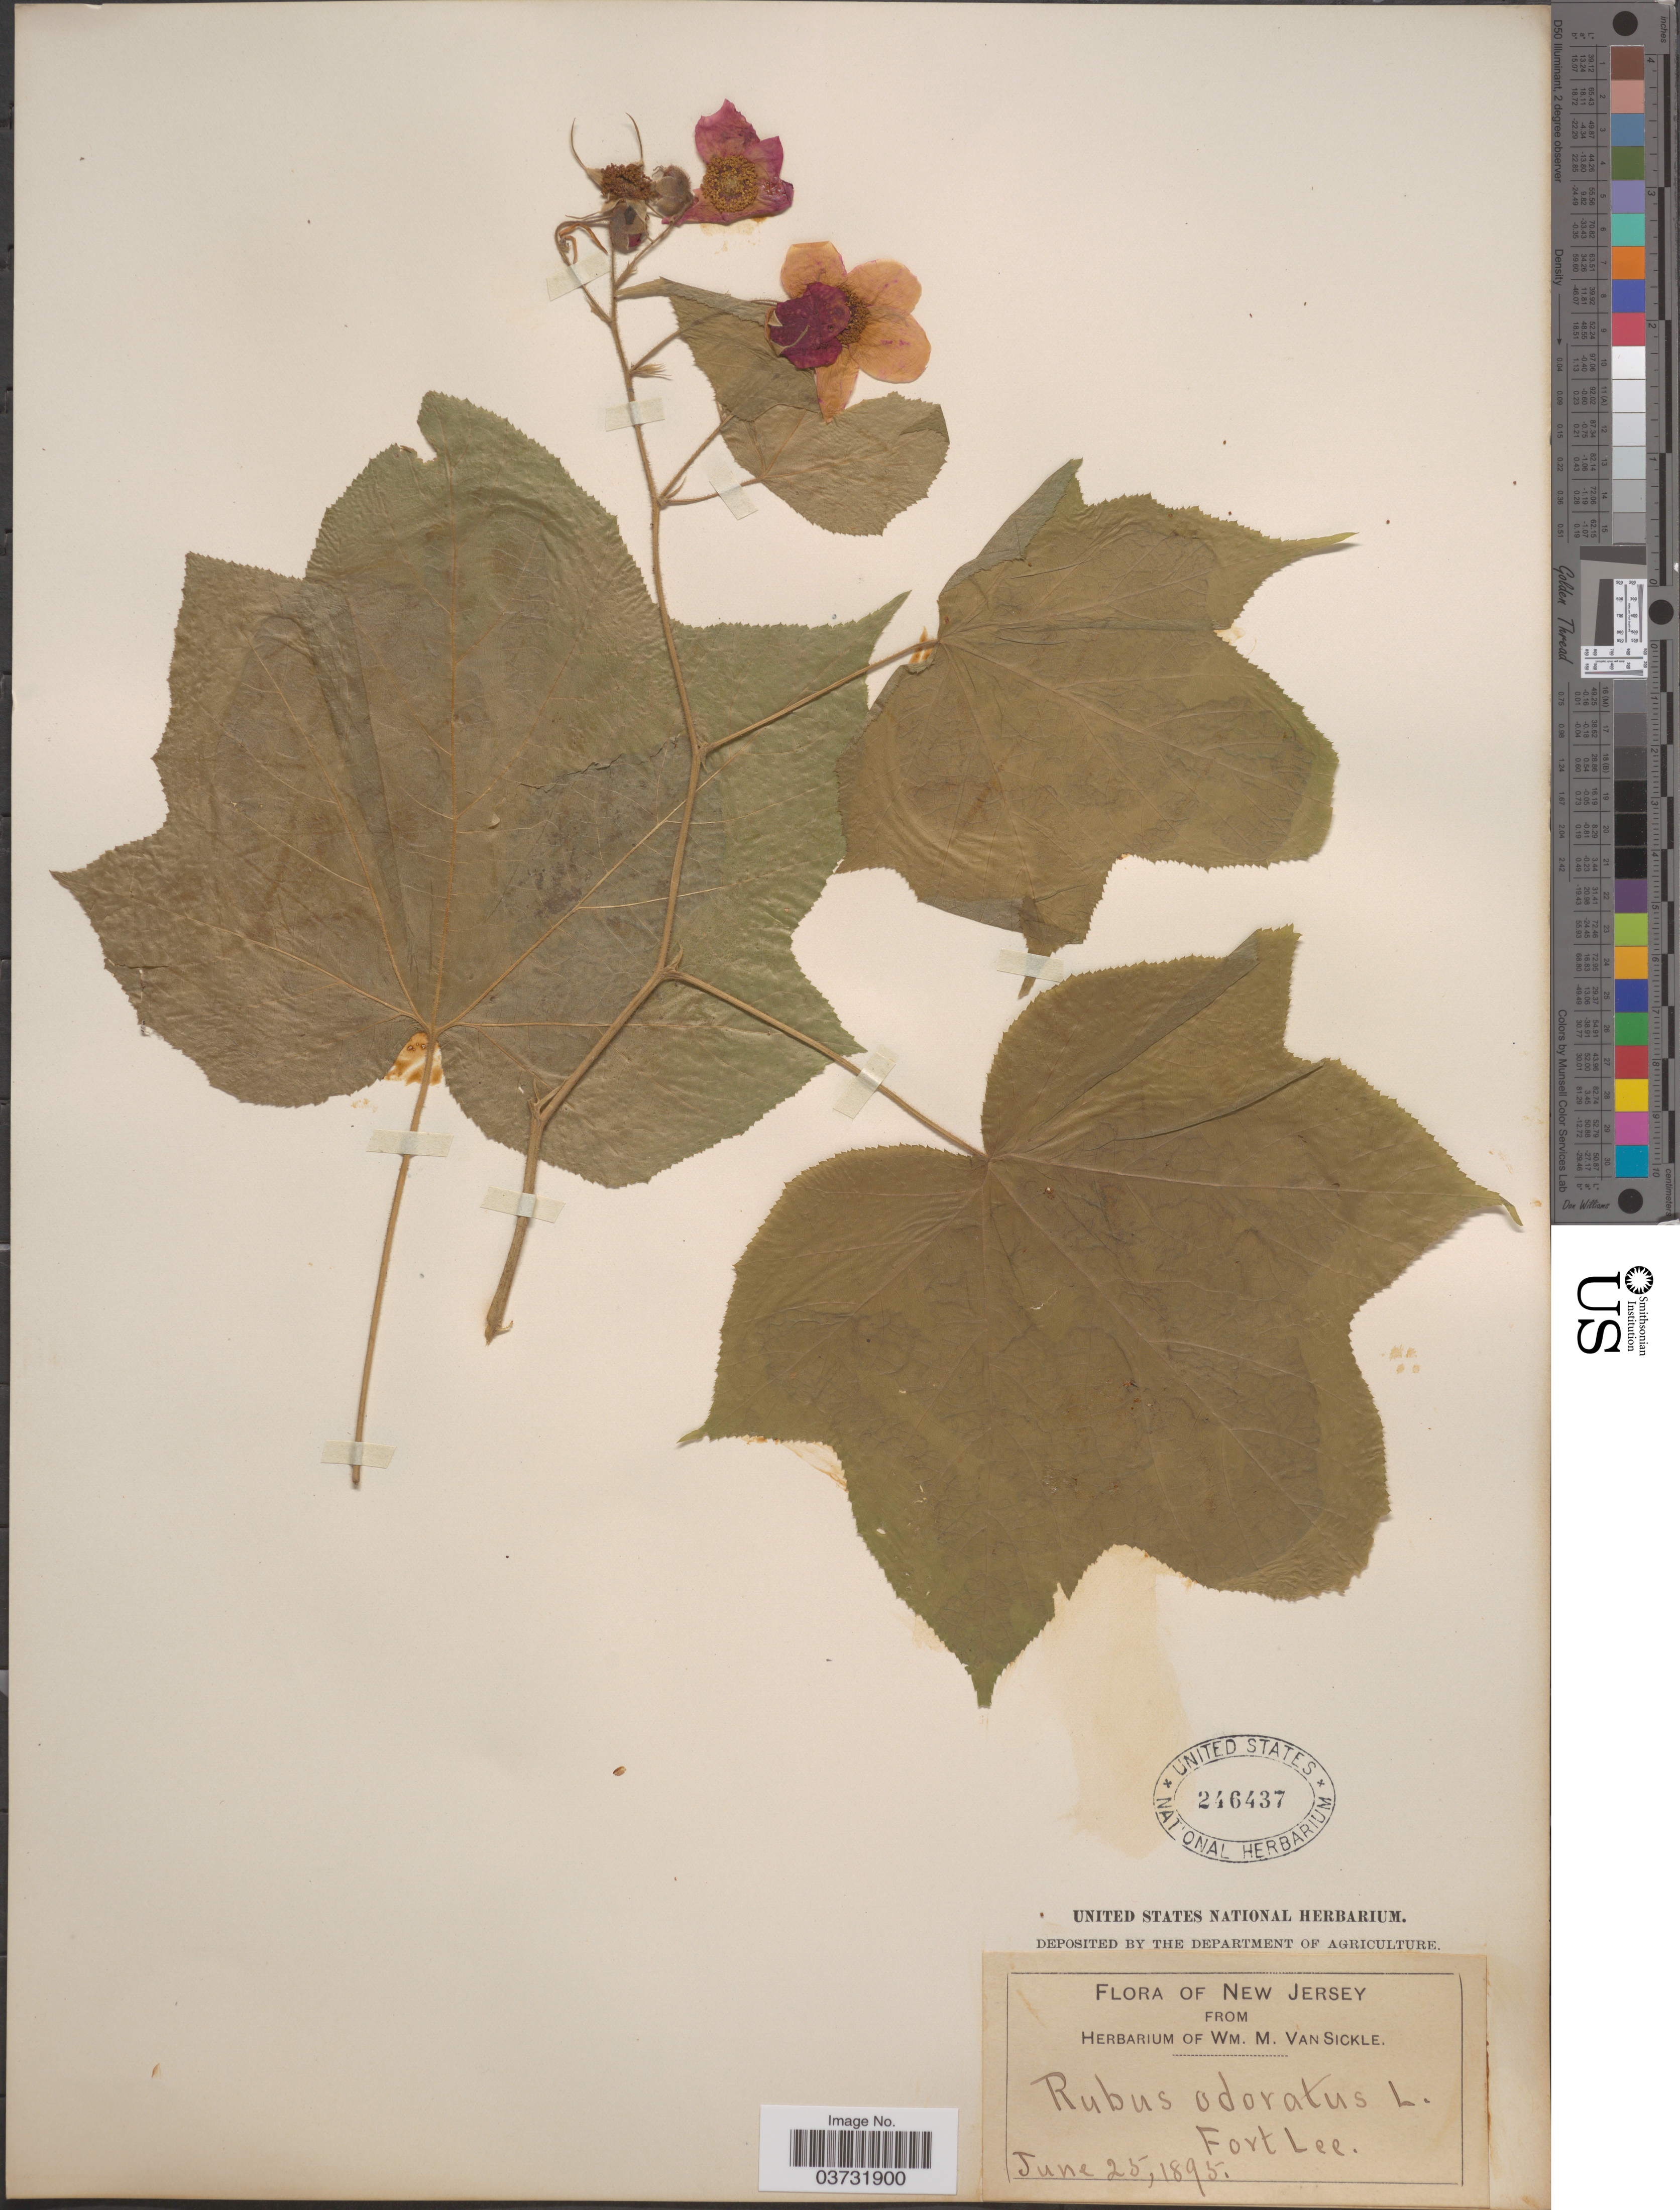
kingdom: Plantae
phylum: Tracheophyta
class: Magnoliopsida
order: Rosales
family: Rosaceae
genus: Rubus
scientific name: Rubus odoratus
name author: L.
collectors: ex herb. Wm. M. Van Sickle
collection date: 1895-06-25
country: United States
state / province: New Jersey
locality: Fort Lee.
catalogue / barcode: US 246437